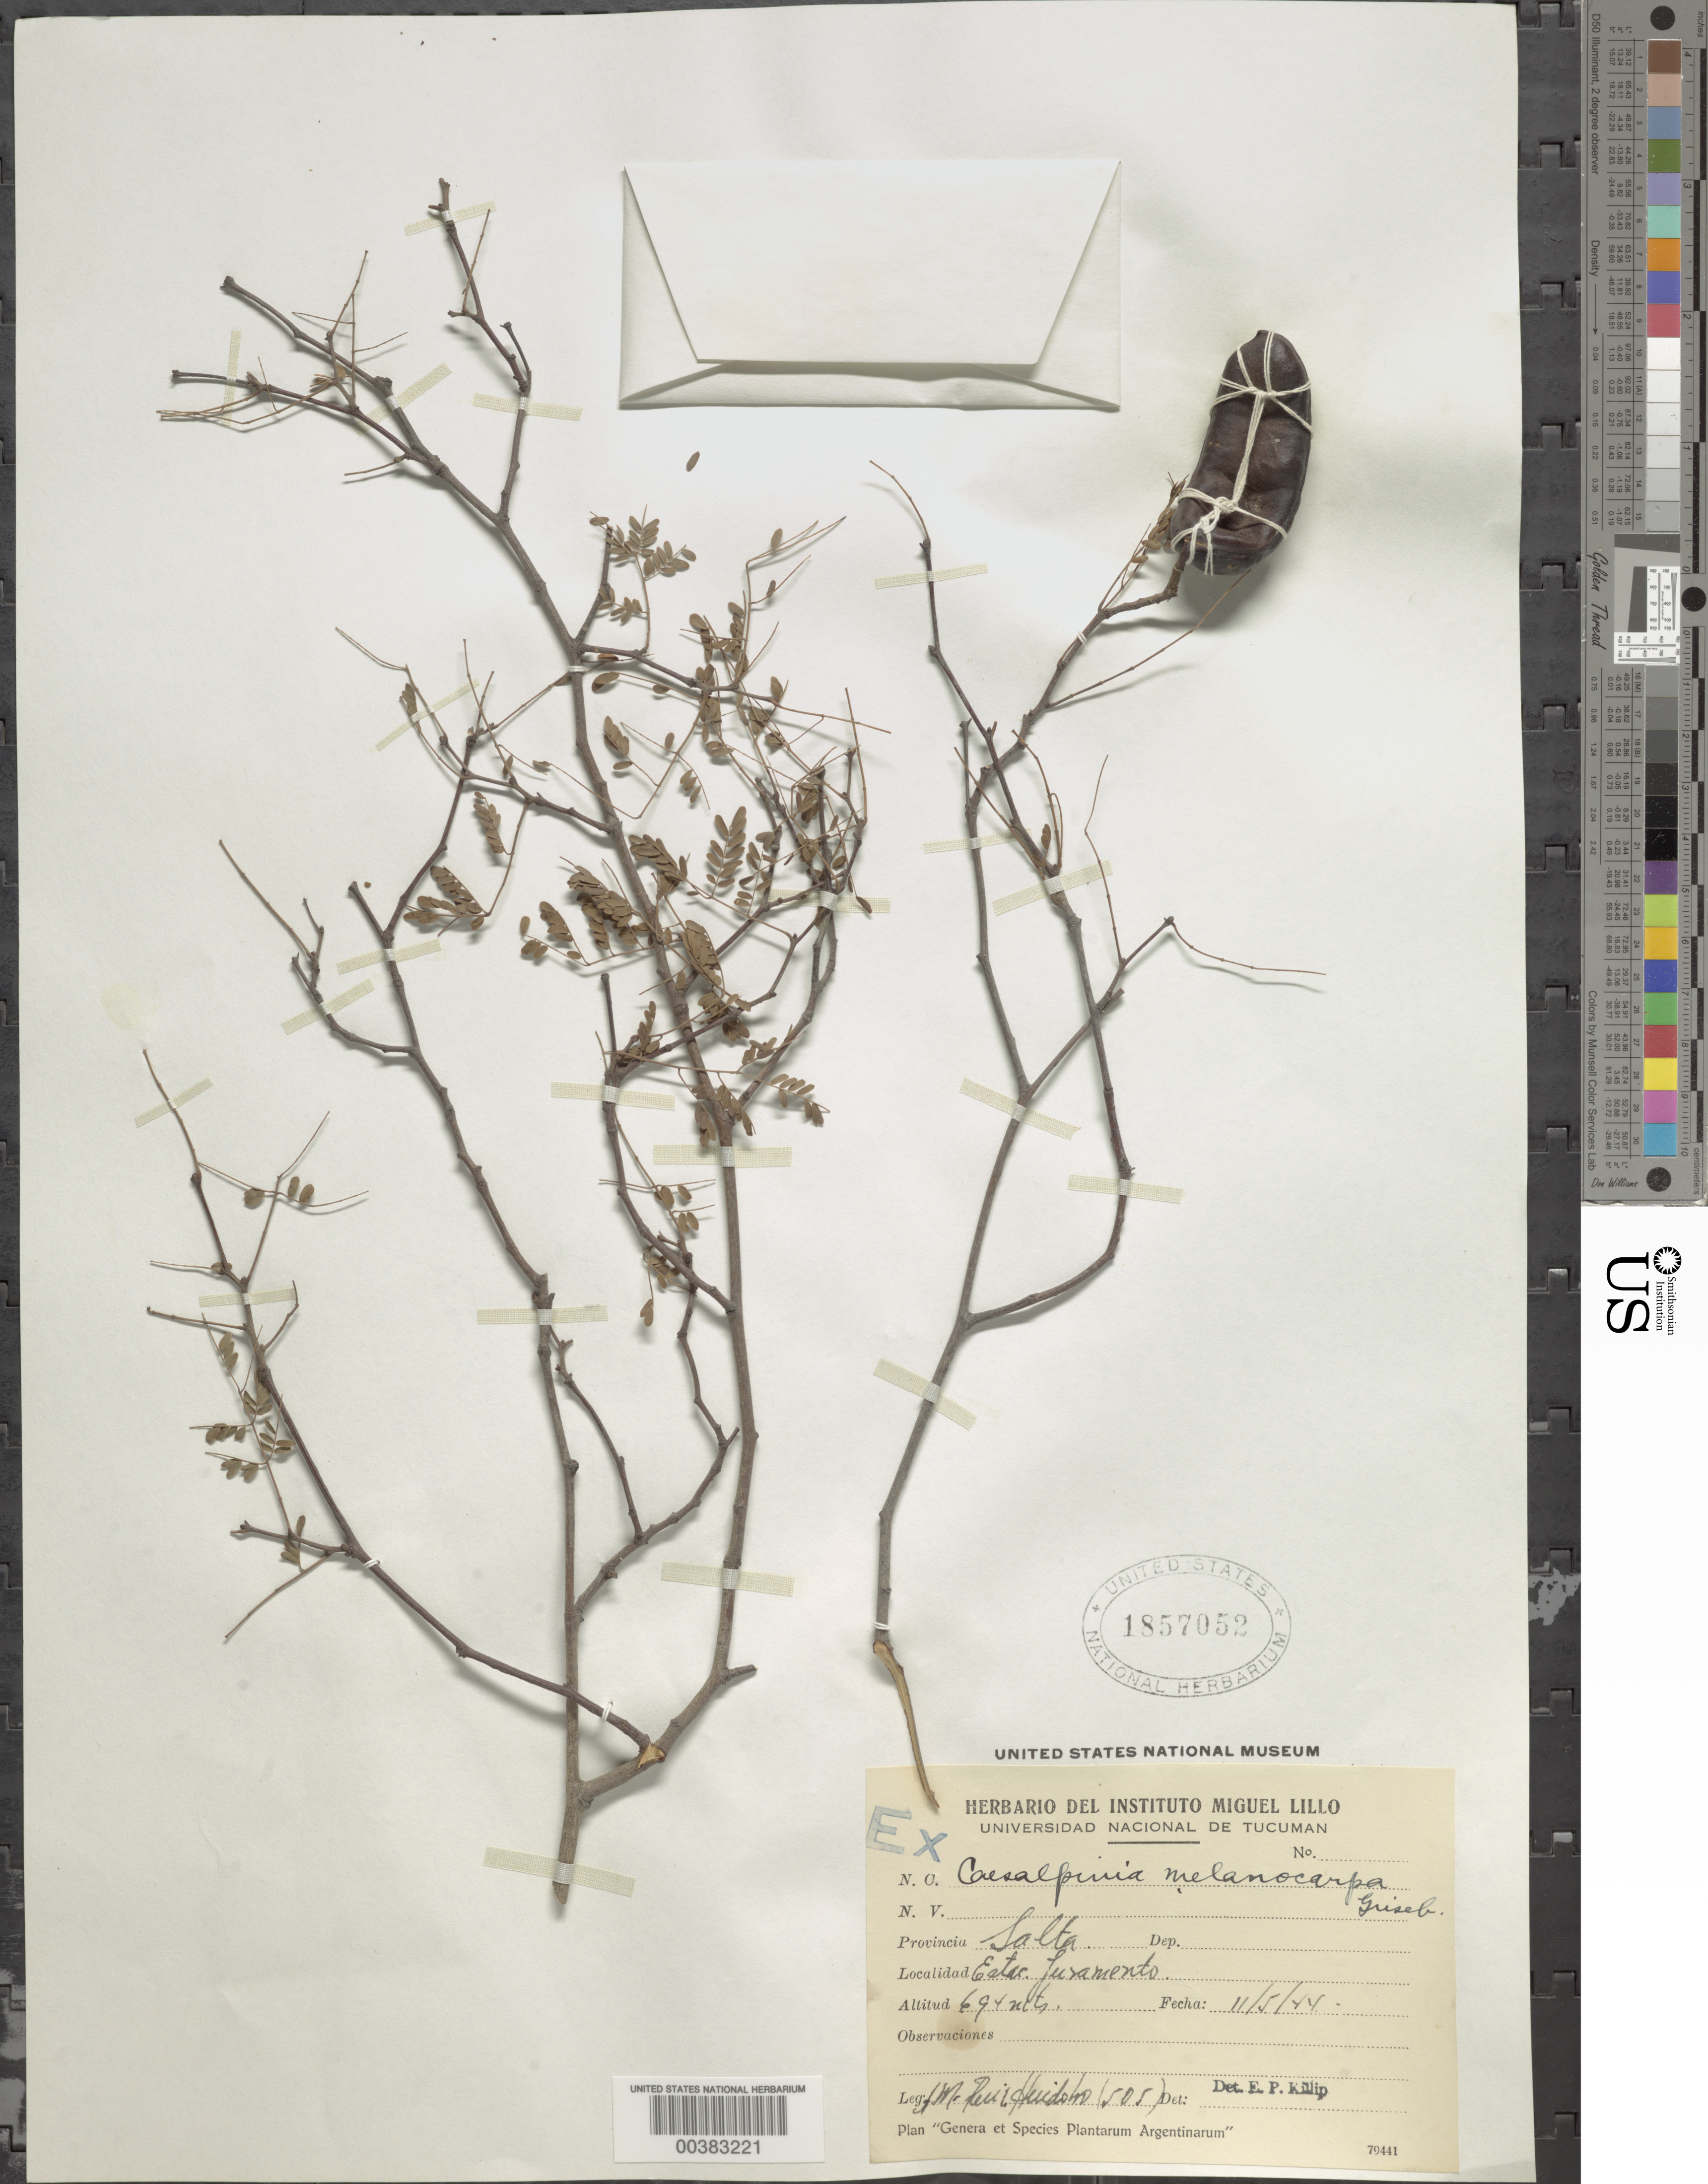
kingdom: Plantae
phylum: Tracheophyta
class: Magnoliopsida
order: Fabales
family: Fabaceae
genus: Libidibia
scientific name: Libidibia paraguariensis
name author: (Parodi) G.P. Lewis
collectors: J. M. Ruiz Huidobo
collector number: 505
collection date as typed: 11 May 1944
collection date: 1944-05-11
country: Argentina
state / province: Salta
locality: Ester. Juramento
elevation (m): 694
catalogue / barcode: US 1857052